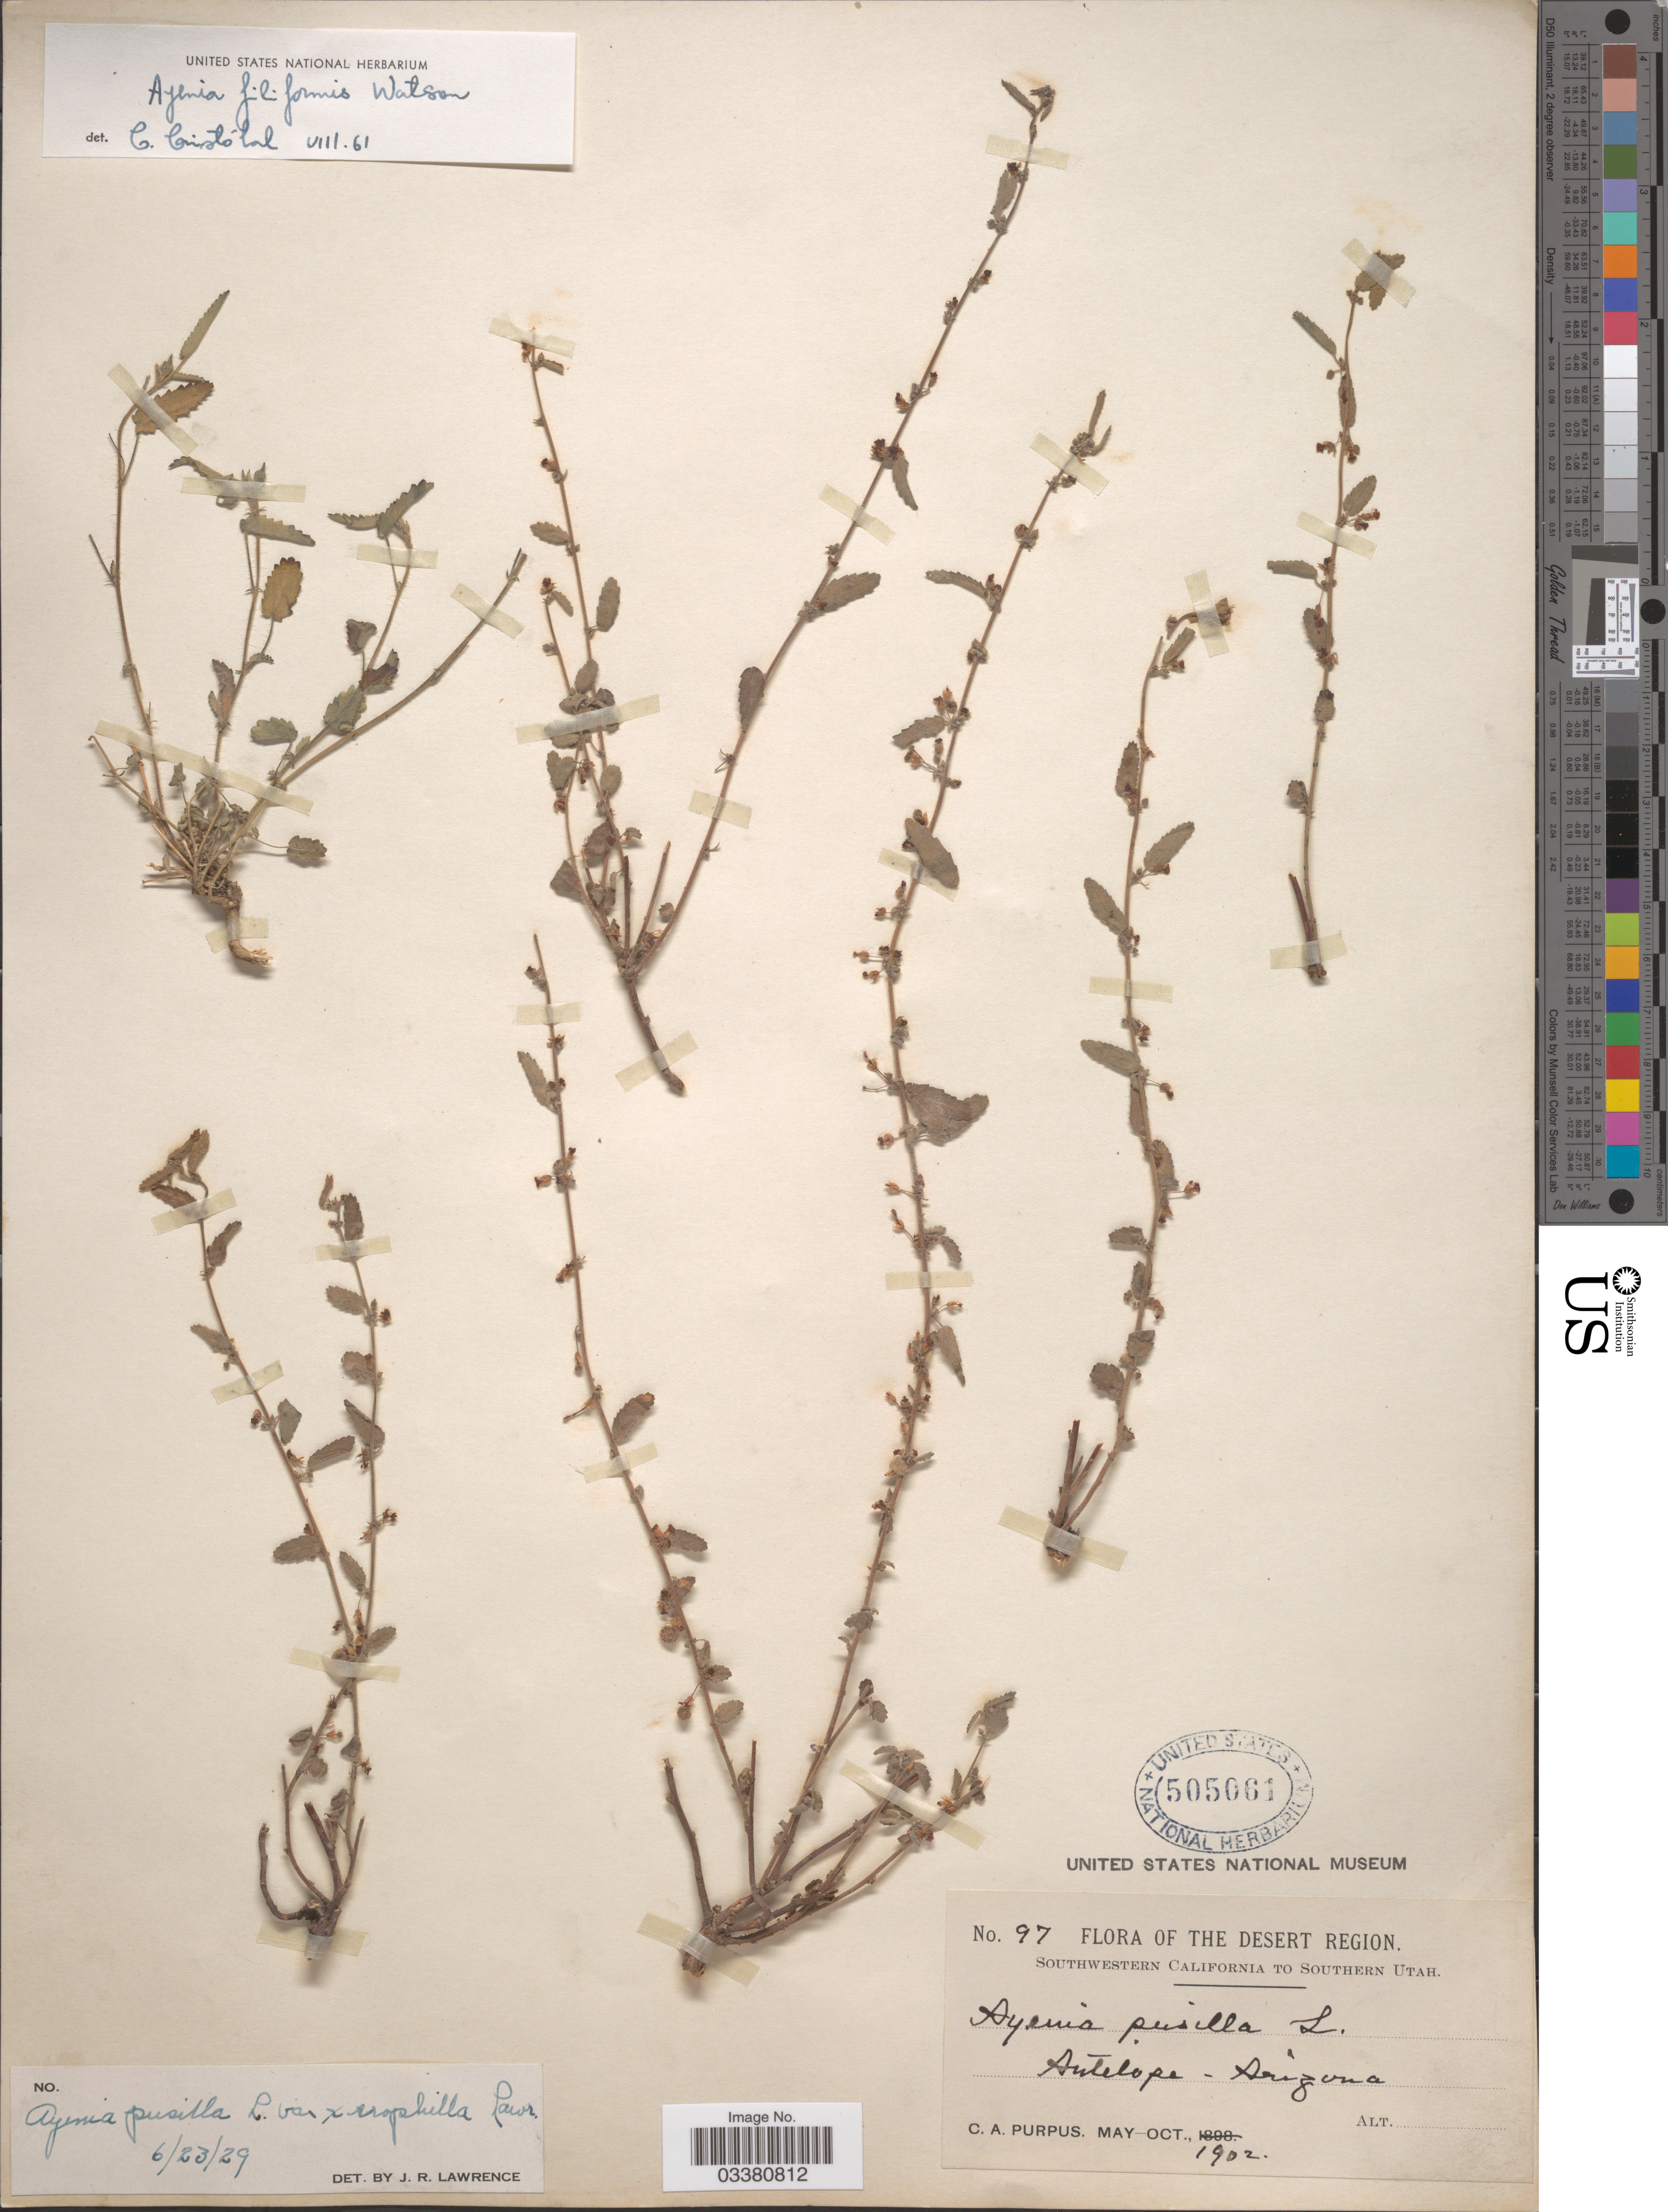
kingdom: Plantae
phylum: Tracheophyta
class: Magnoliopsida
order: Malvales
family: Malvaceae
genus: Ayenia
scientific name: Ayenia filiformis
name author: S. Watson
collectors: C. A. Purpus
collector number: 97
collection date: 1902-05/1902-10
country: United States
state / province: Arizona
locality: The Desert Region. Antelope.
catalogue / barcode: US 505061